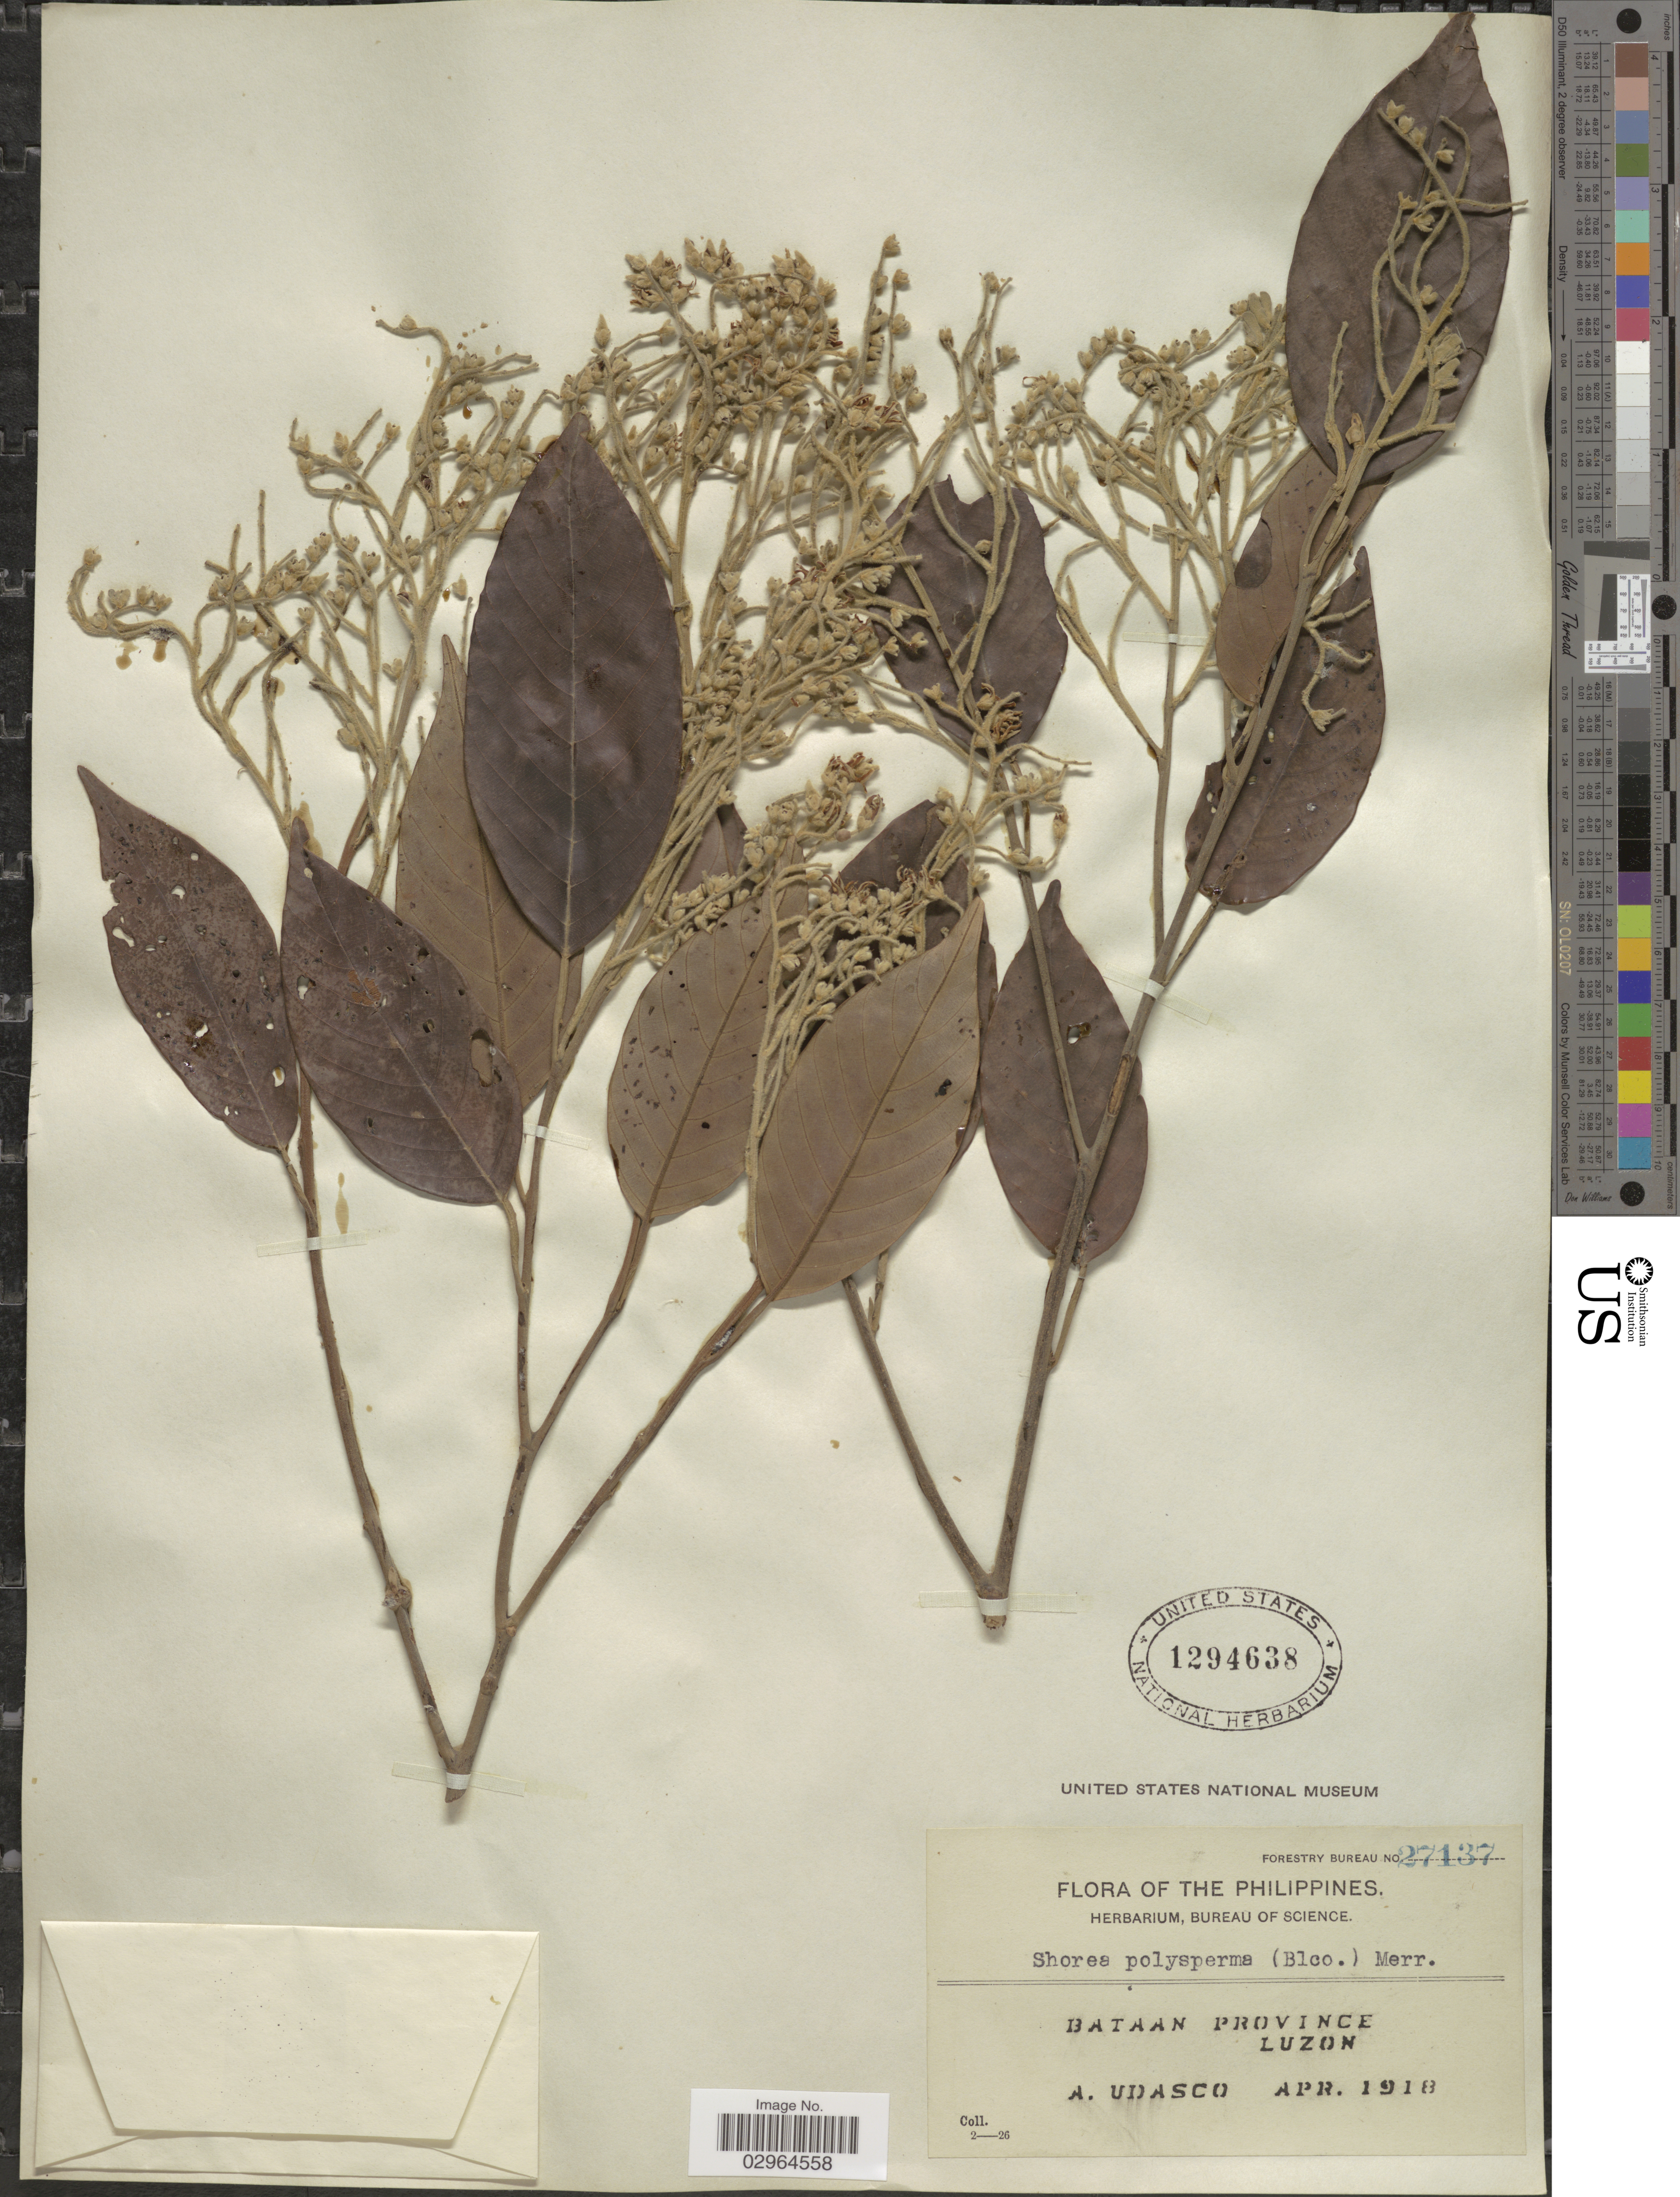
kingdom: Plantae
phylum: Tracheophyta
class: Magnoliopsida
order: Malvales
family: Dipterocarpaceae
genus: Rubroshorea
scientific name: Rubroshorea polysperma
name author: (Blanco) P.S. Ashton & J. Heck.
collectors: A. Udasco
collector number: Forestry Bureau 271378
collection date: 1918-04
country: Philippines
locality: Bataan Province, Luzon.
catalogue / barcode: US 1294638